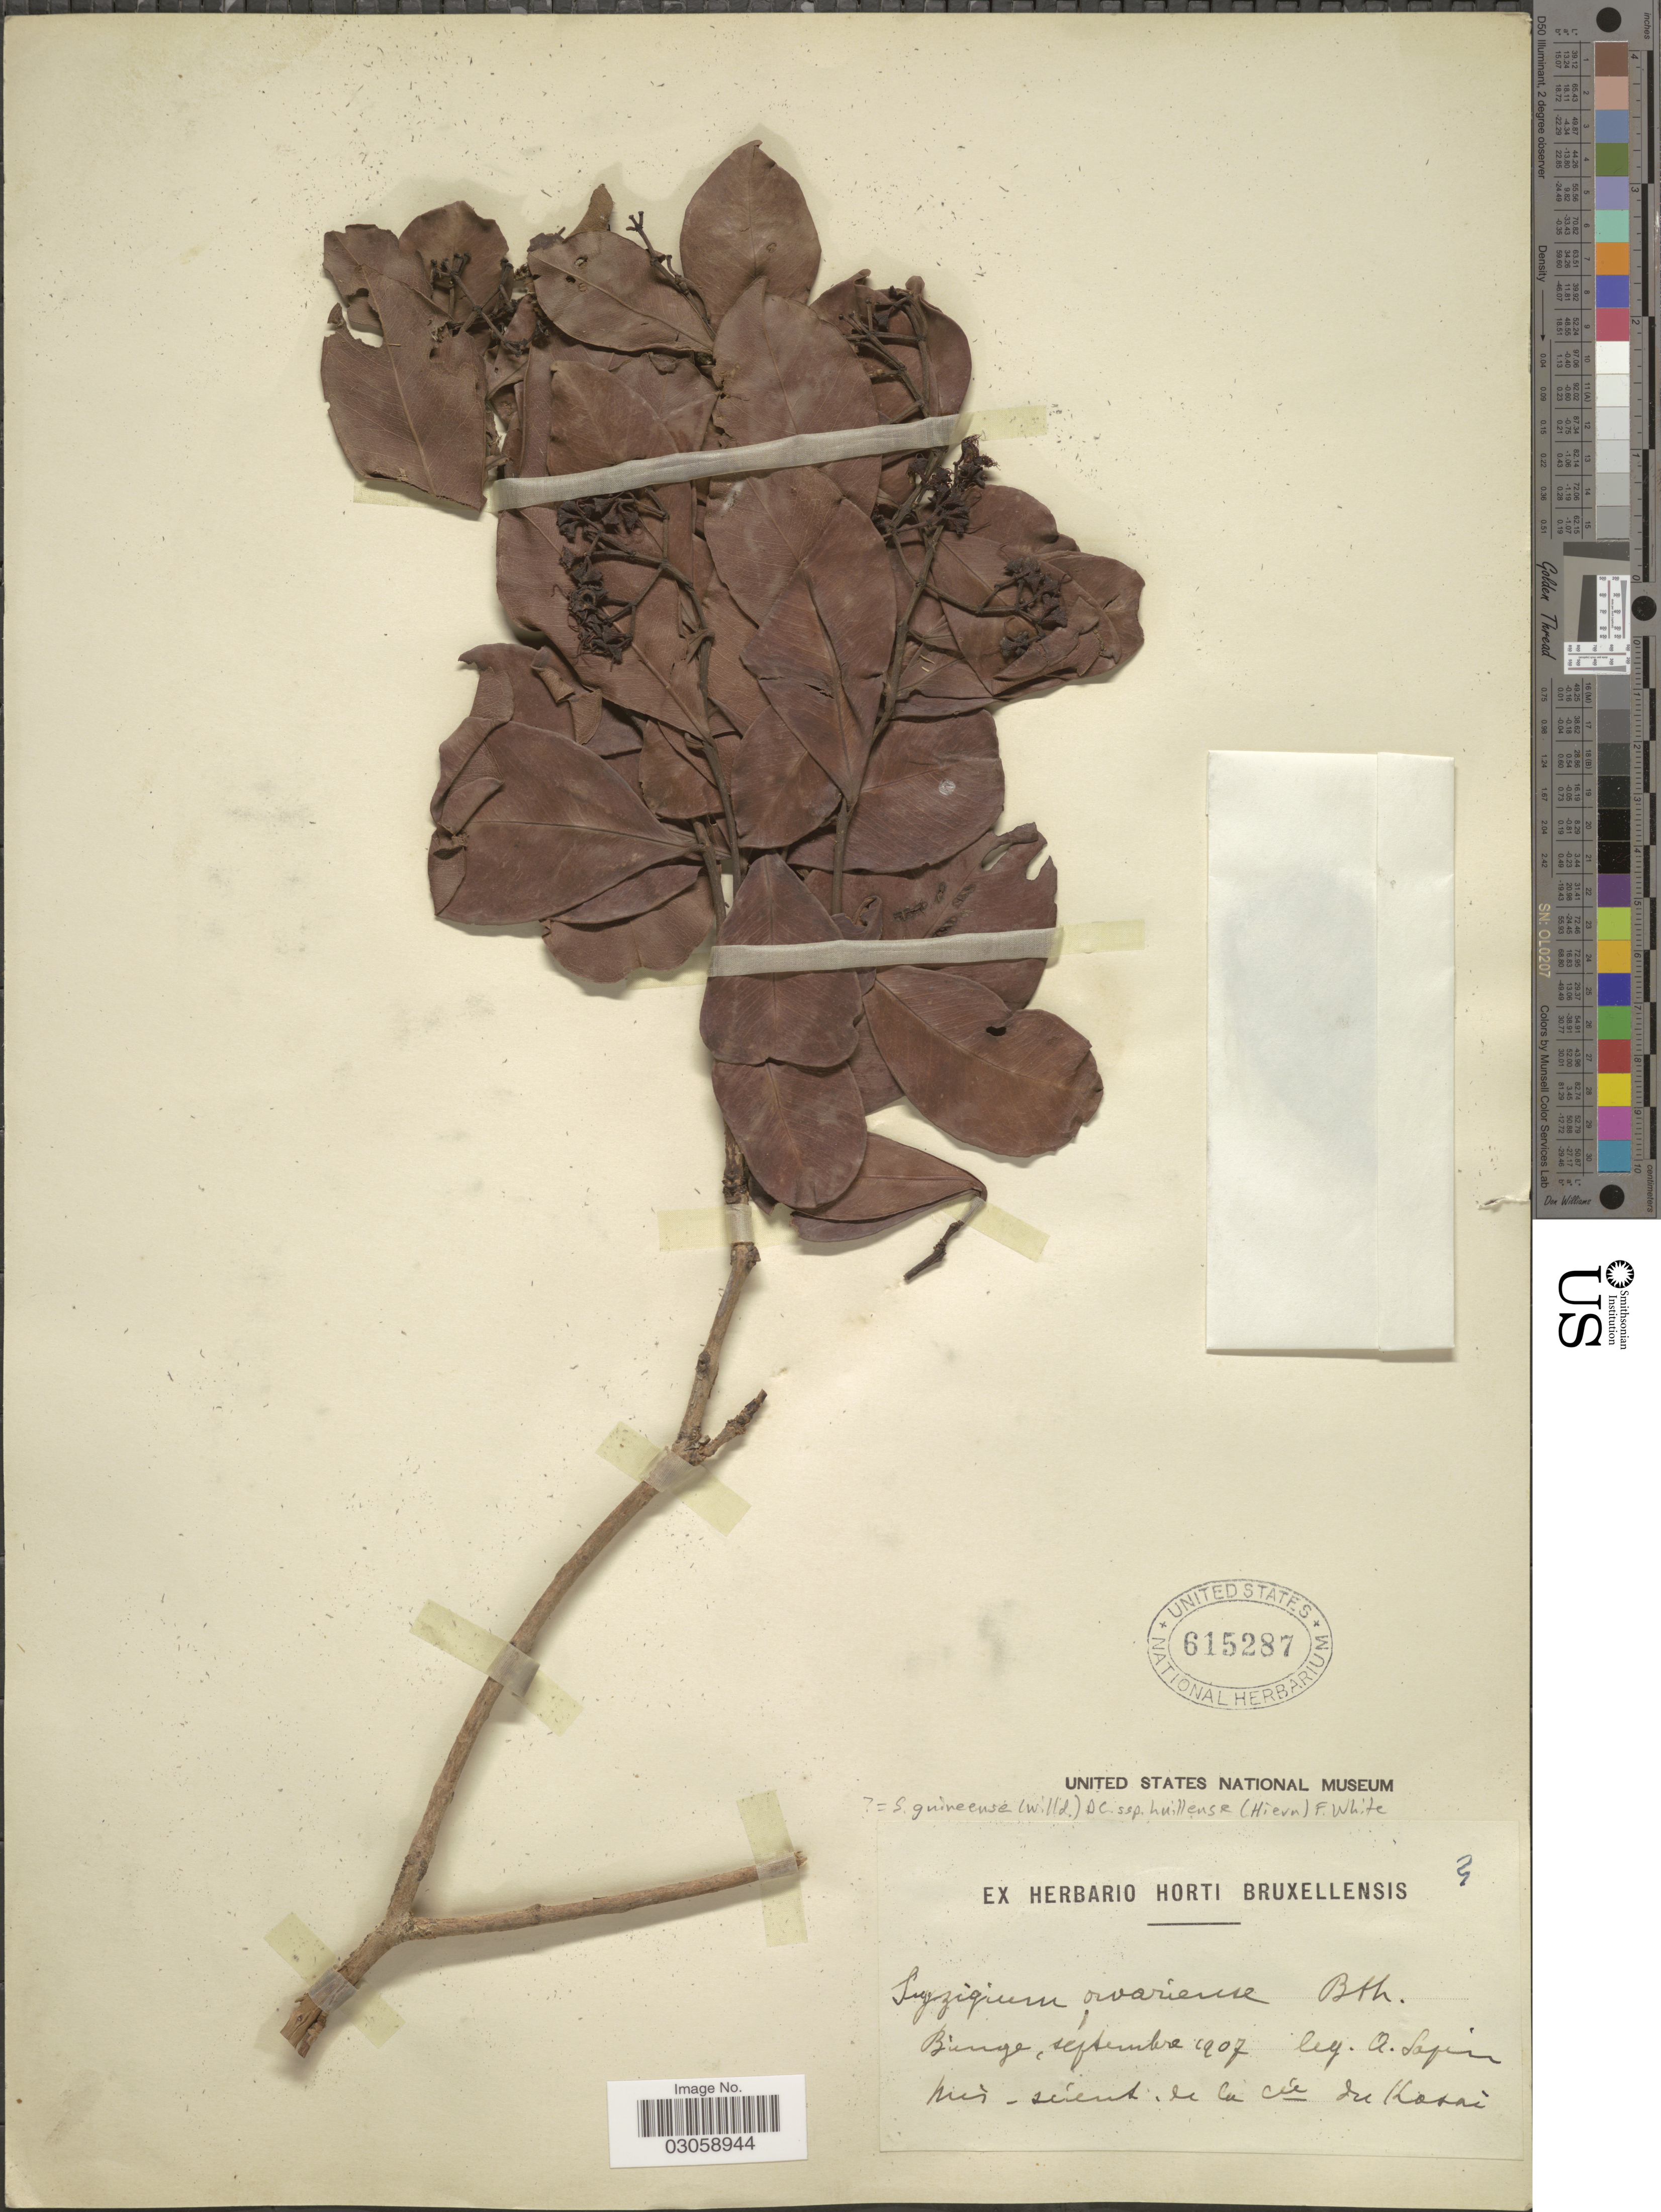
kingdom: Plantae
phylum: Tracheophyta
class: Magnoliopsida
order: Myrtales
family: Myrtaceae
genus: Syzygium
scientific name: Syzygium guineense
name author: (Willd.) DC.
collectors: A. Sapin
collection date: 1907-09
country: Congo, Democratic Republic of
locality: Bunge. Prés. scient de la cie du Kasai.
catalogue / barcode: US 615287